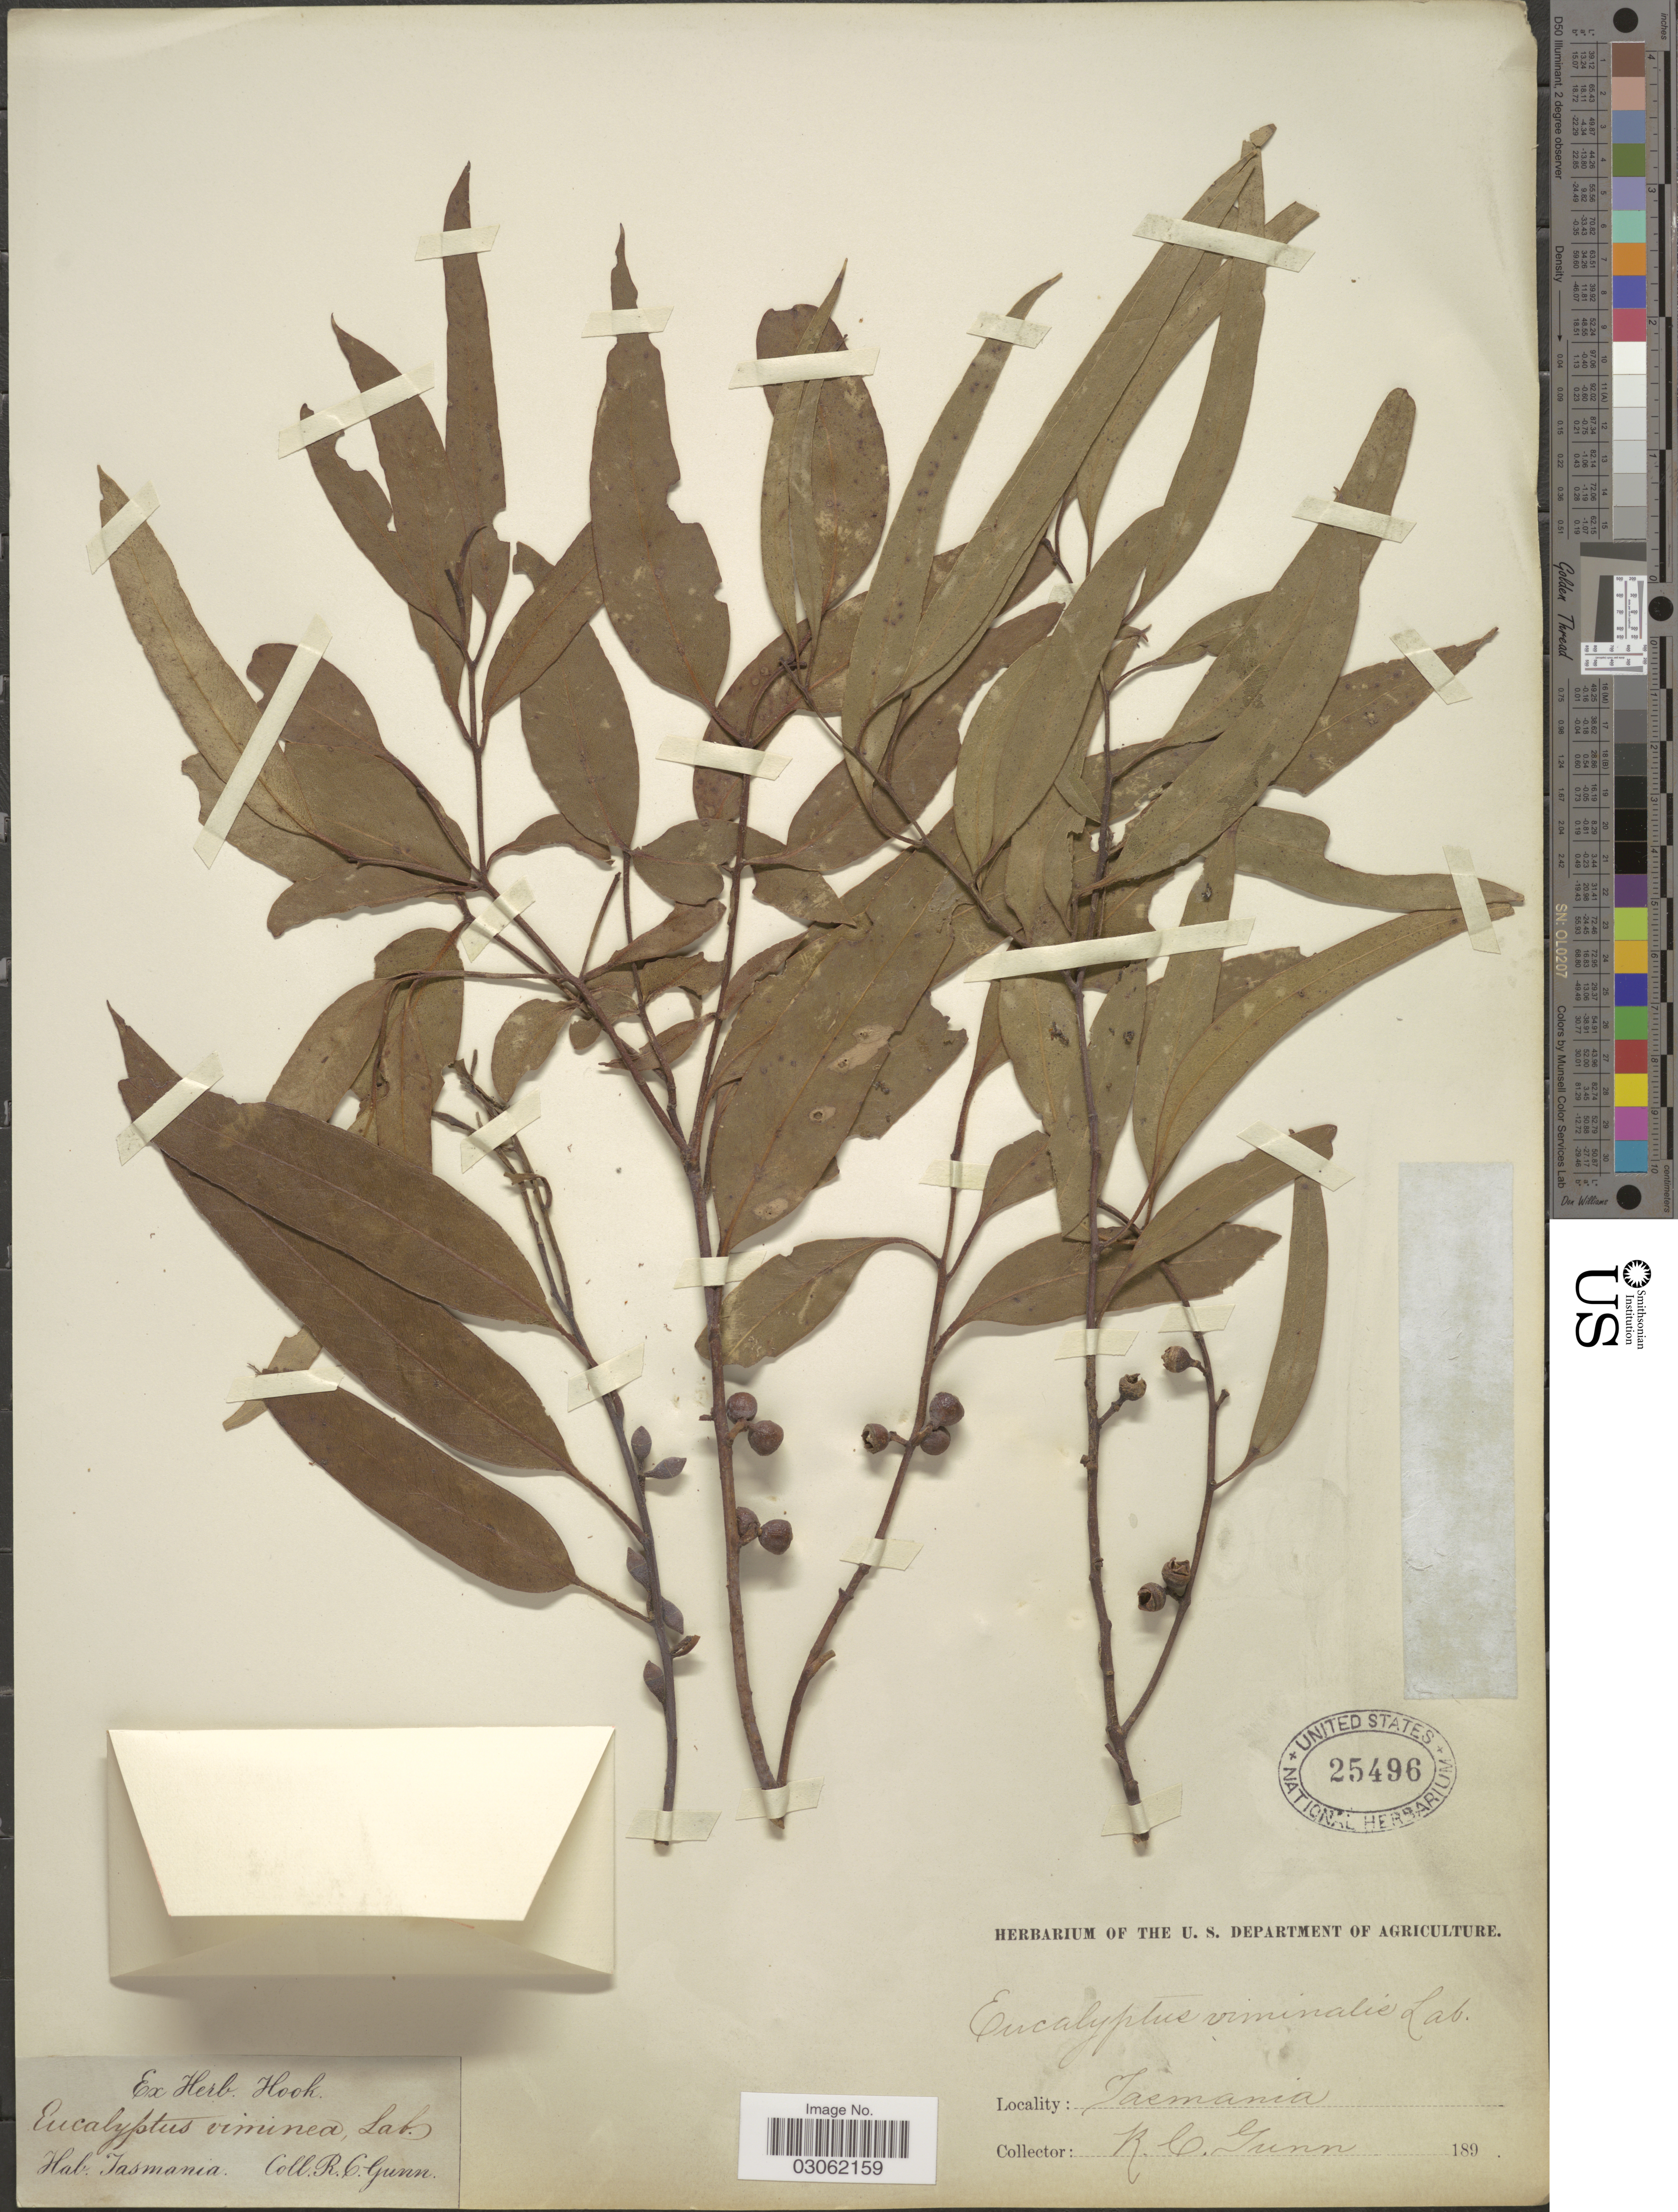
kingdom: Plantae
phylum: Tracheophyta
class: Magnoliopsida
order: Myrtales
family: Myrtaceae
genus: Eucalyptus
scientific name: Eucalyptus viminalis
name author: Labill.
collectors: R. Gunn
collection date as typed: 189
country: Australia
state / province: Tasmania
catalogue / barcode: US 25496